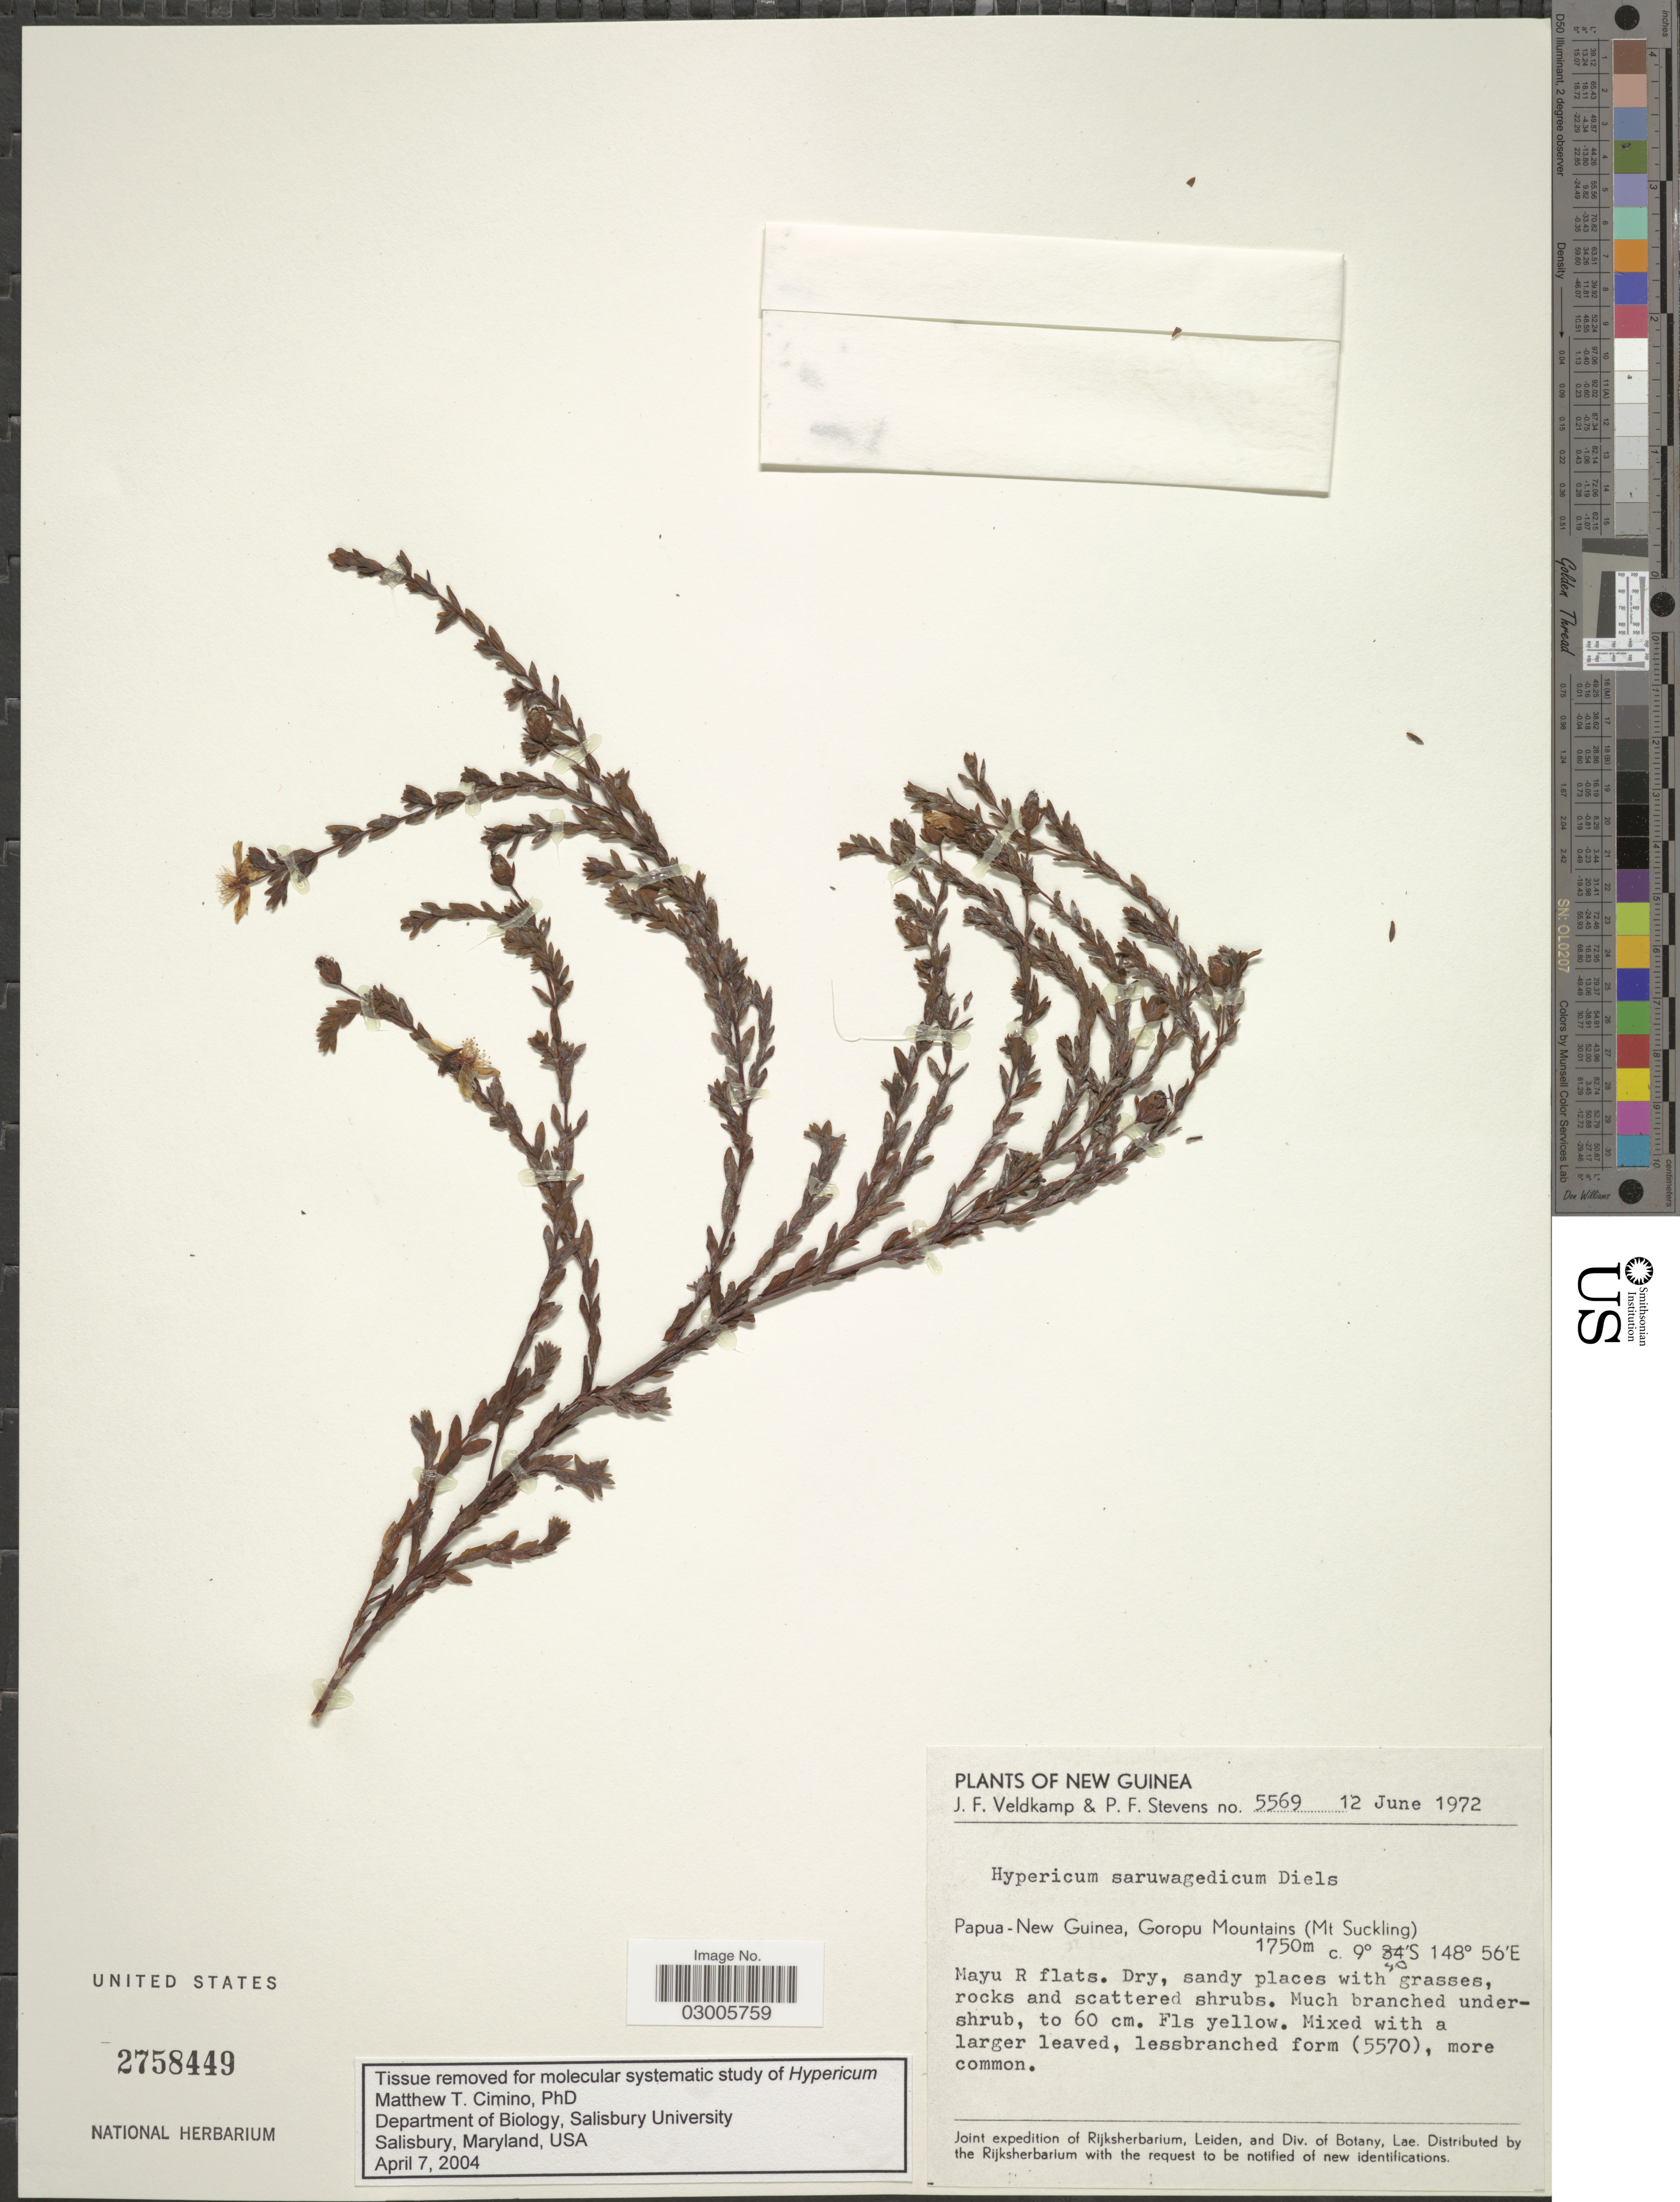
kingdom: Plantae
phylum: Tracheophyta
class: Magnoliopsida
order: Malpighiales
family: Hypericaceae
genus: Hypericum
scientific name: Hypericum saruwagedicum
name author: Diels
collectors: J. F. Veldkamp & P. F. Stevens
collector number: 5569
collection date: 1972-06-12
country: Papua New Guinea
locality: New Guinea, Papua-New Guinea, Goropu Mountains (Mt. Suckling).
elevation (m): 1750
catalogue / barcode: US 2758449